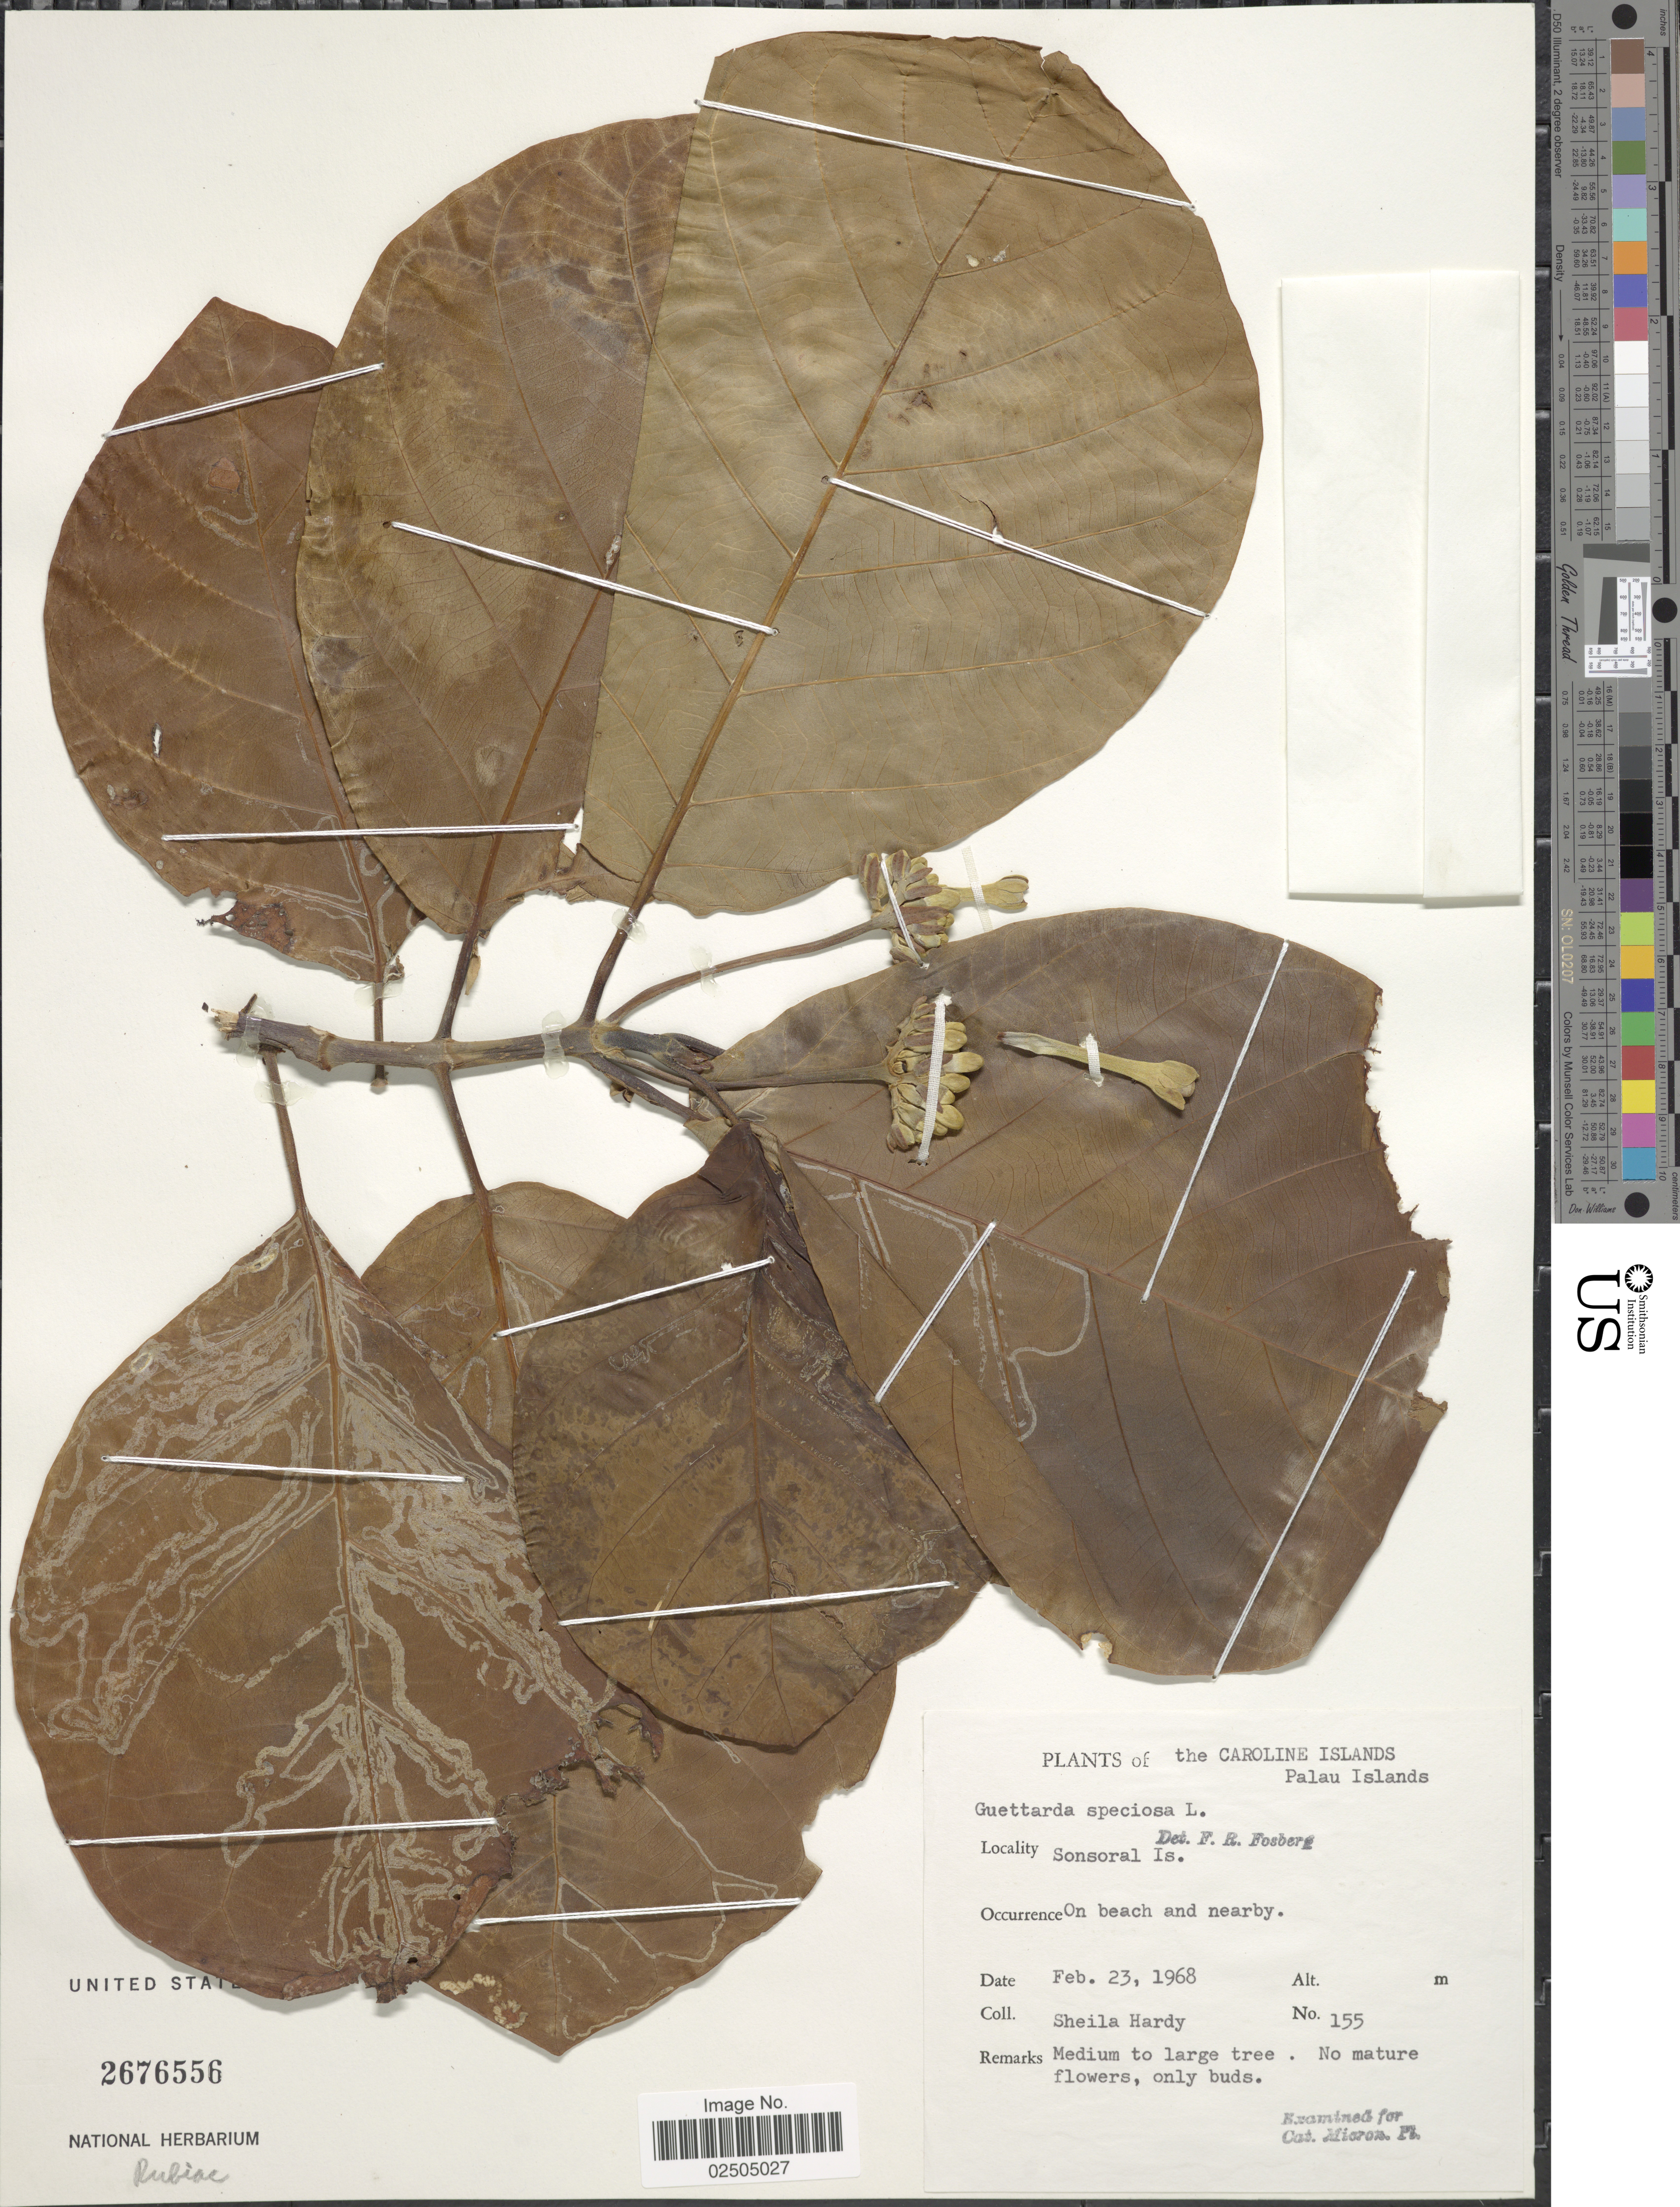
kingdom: Plantae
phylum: Tracheophyta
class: Magnoliopsida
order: Gentianales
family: Rubiaceae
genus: Guettarda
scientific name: Guettarda speciosa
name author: L.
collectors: S. Hardy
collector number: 155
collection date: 1968-02-23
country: Palau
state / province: Belau Outliers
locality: The Caroline Islands, Palau Islands, Sonsoral Is.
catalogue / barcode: US 2676556